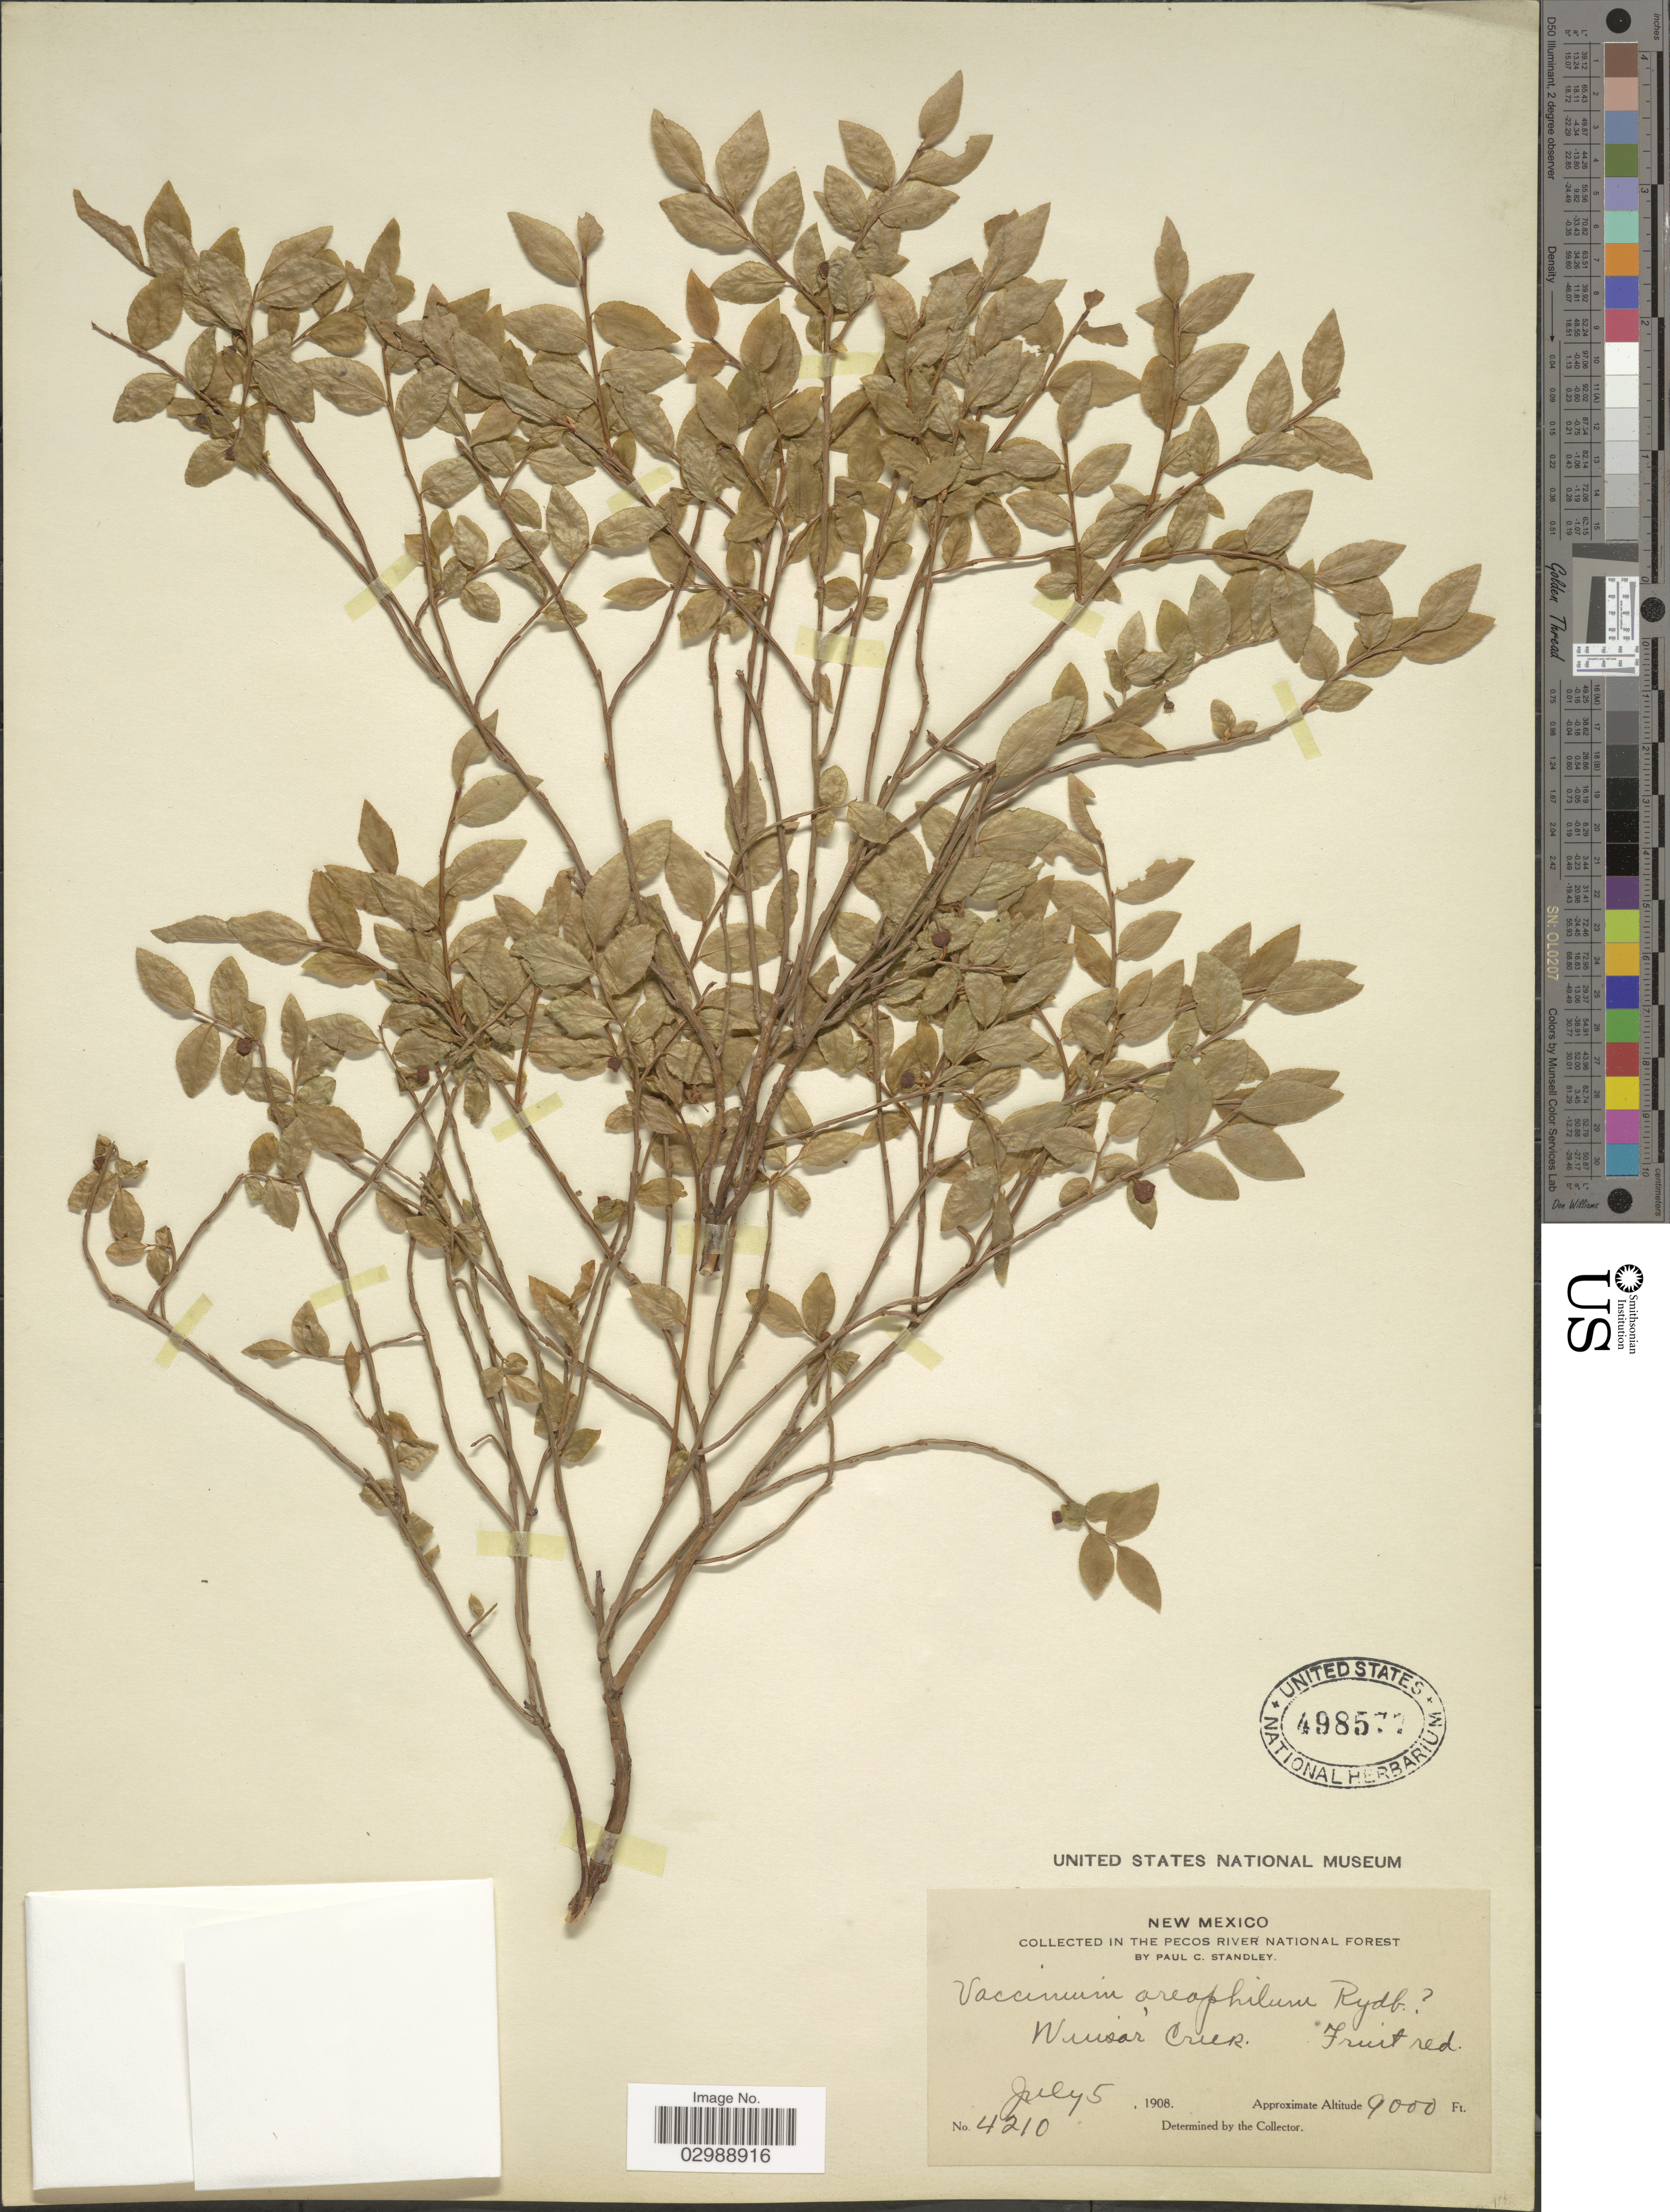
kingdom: Plantae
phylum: Tracheophyta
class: Magnoliopsida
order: Ericales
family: Ericaceae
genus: Vaccinium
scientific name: Vaccinium oreophilum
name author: Rydb.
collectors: P. C. Standley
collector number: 4210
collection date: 1908-07-05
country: United States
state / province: New Mexico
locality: In the Pecos River National Forest. Winsor Creek.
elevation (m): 2743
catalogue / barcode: US 498577